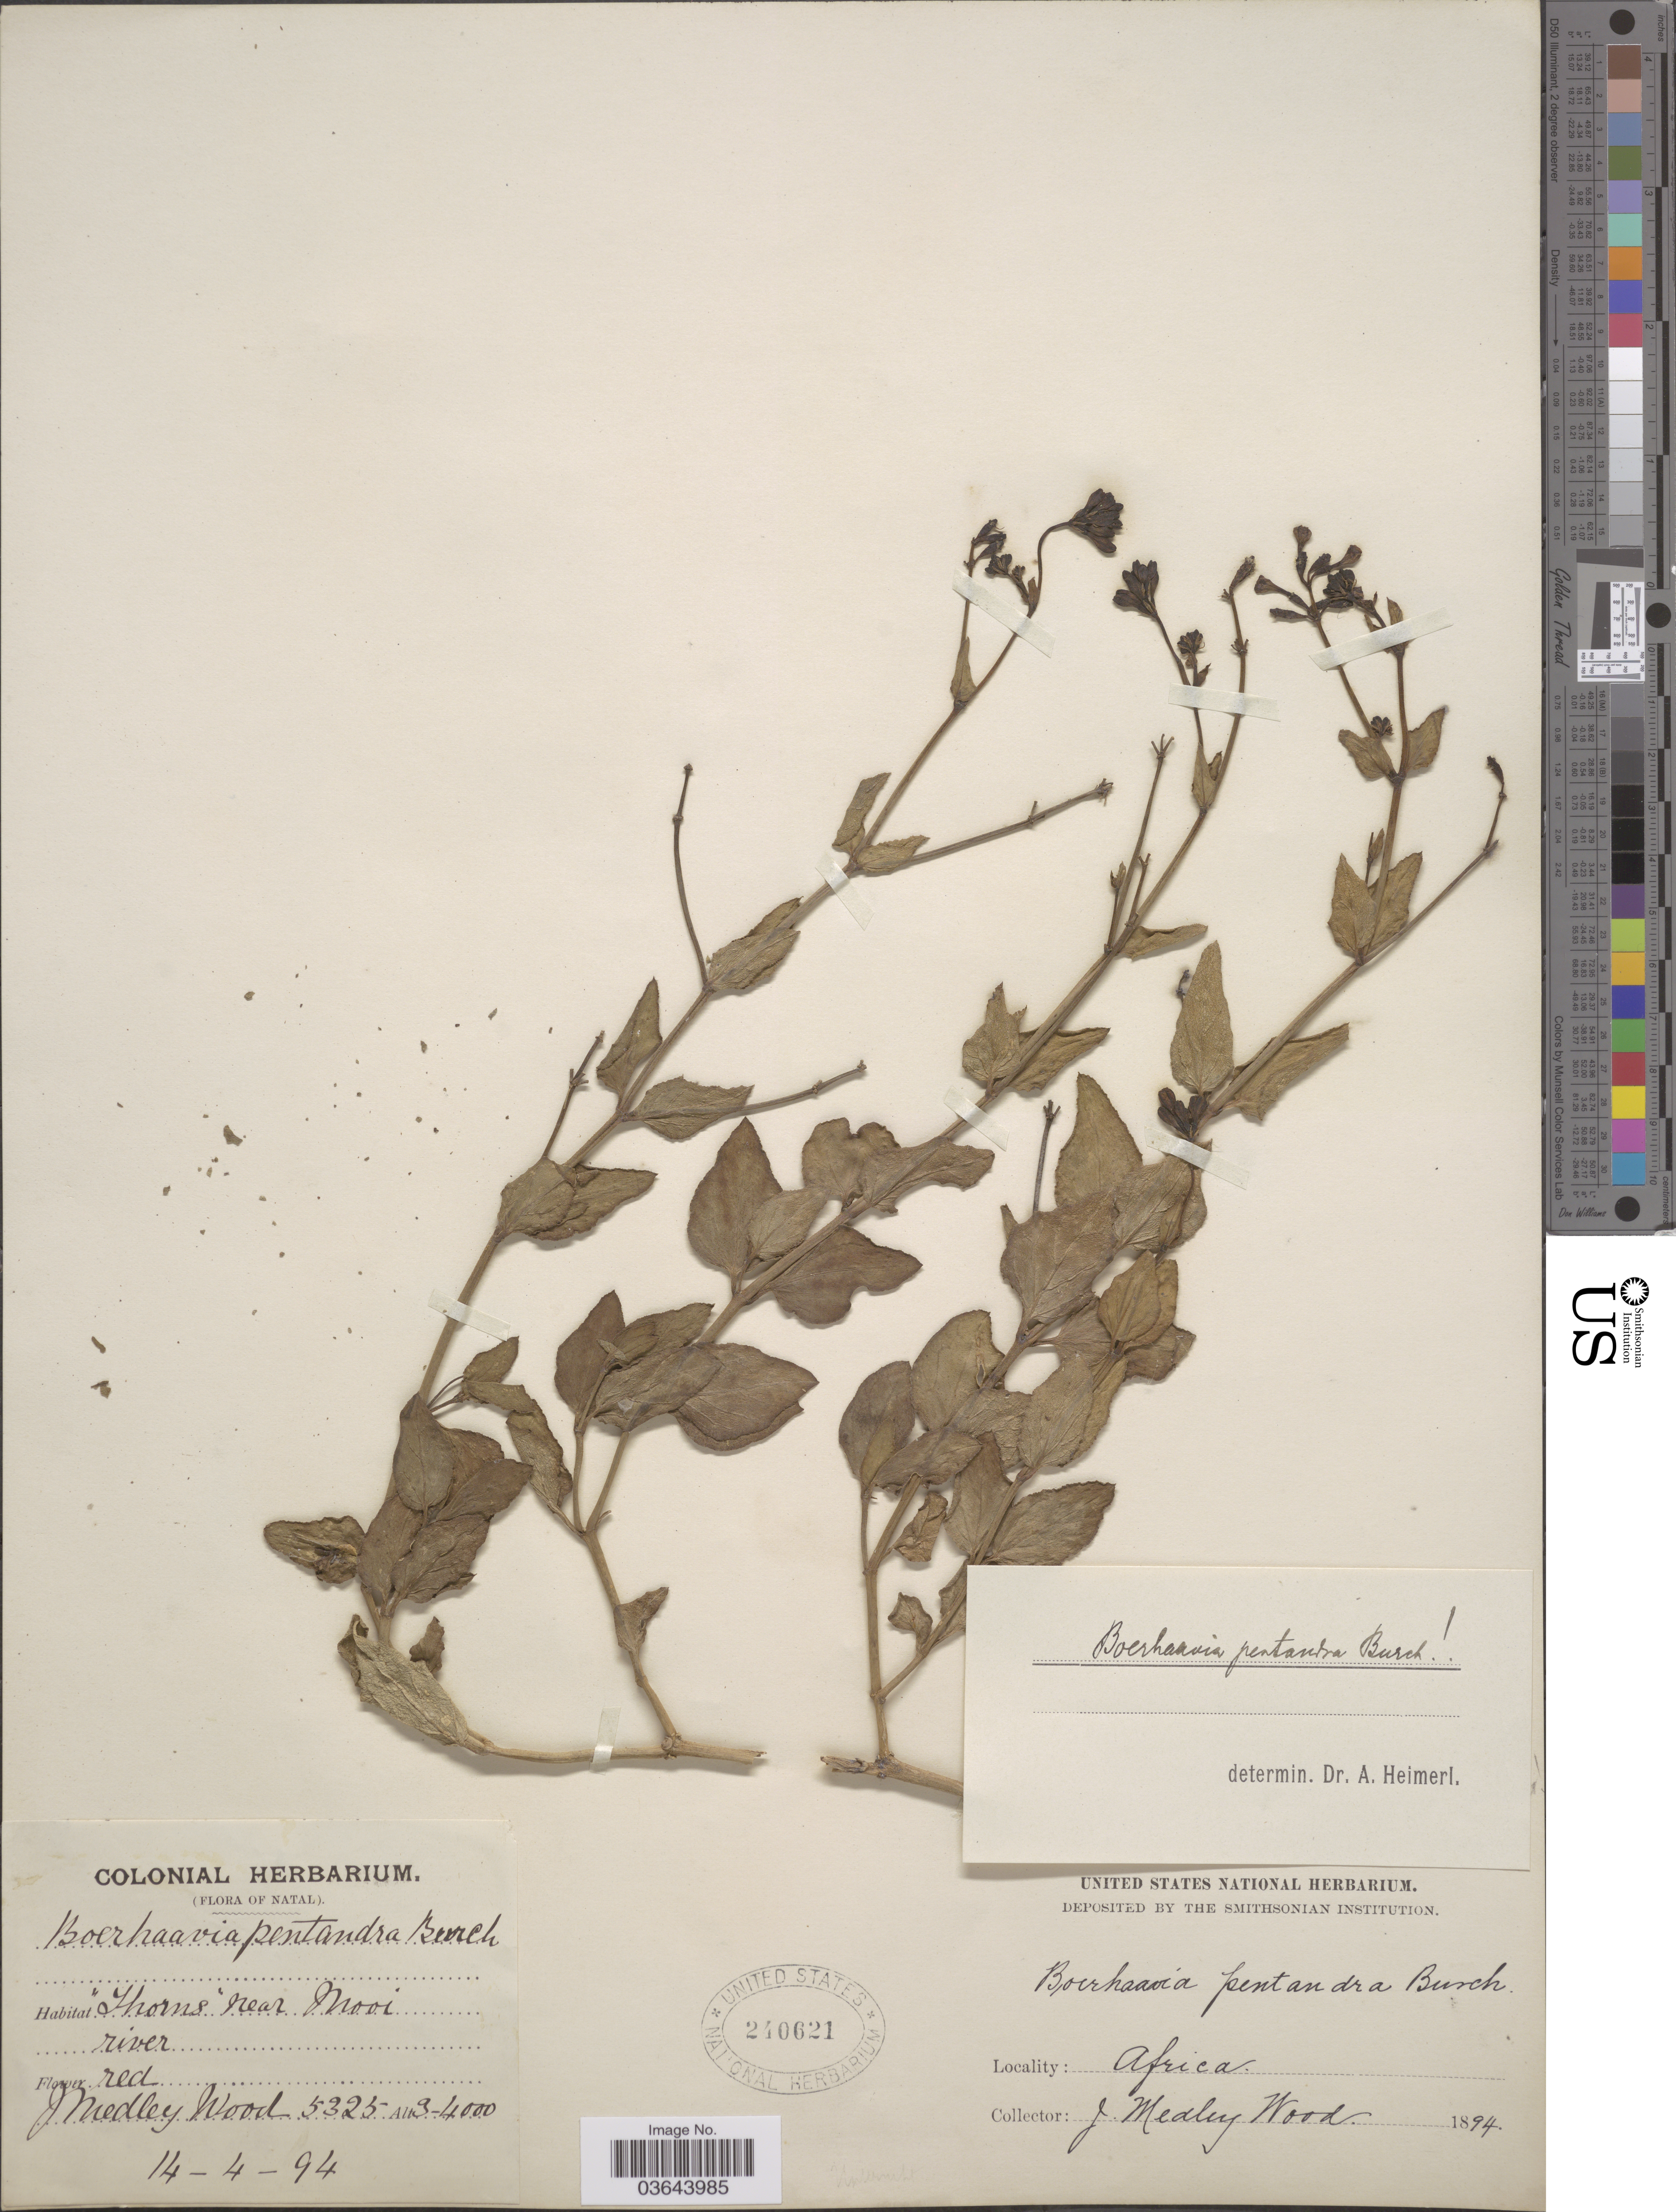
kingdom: Plantae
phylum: Tracheophyta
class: Magnoliopsida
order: Caryophyllales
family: Nyctaginaceae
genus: Boerhavia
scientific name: Boerhavia pentandra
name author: Burch.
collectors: J. Medley Wood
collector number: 5325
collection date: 1894-04-14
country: South Africa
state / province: KwaZulu-Natal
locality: Natal. "Thorns" near Mooi river.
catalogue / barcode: US 240621